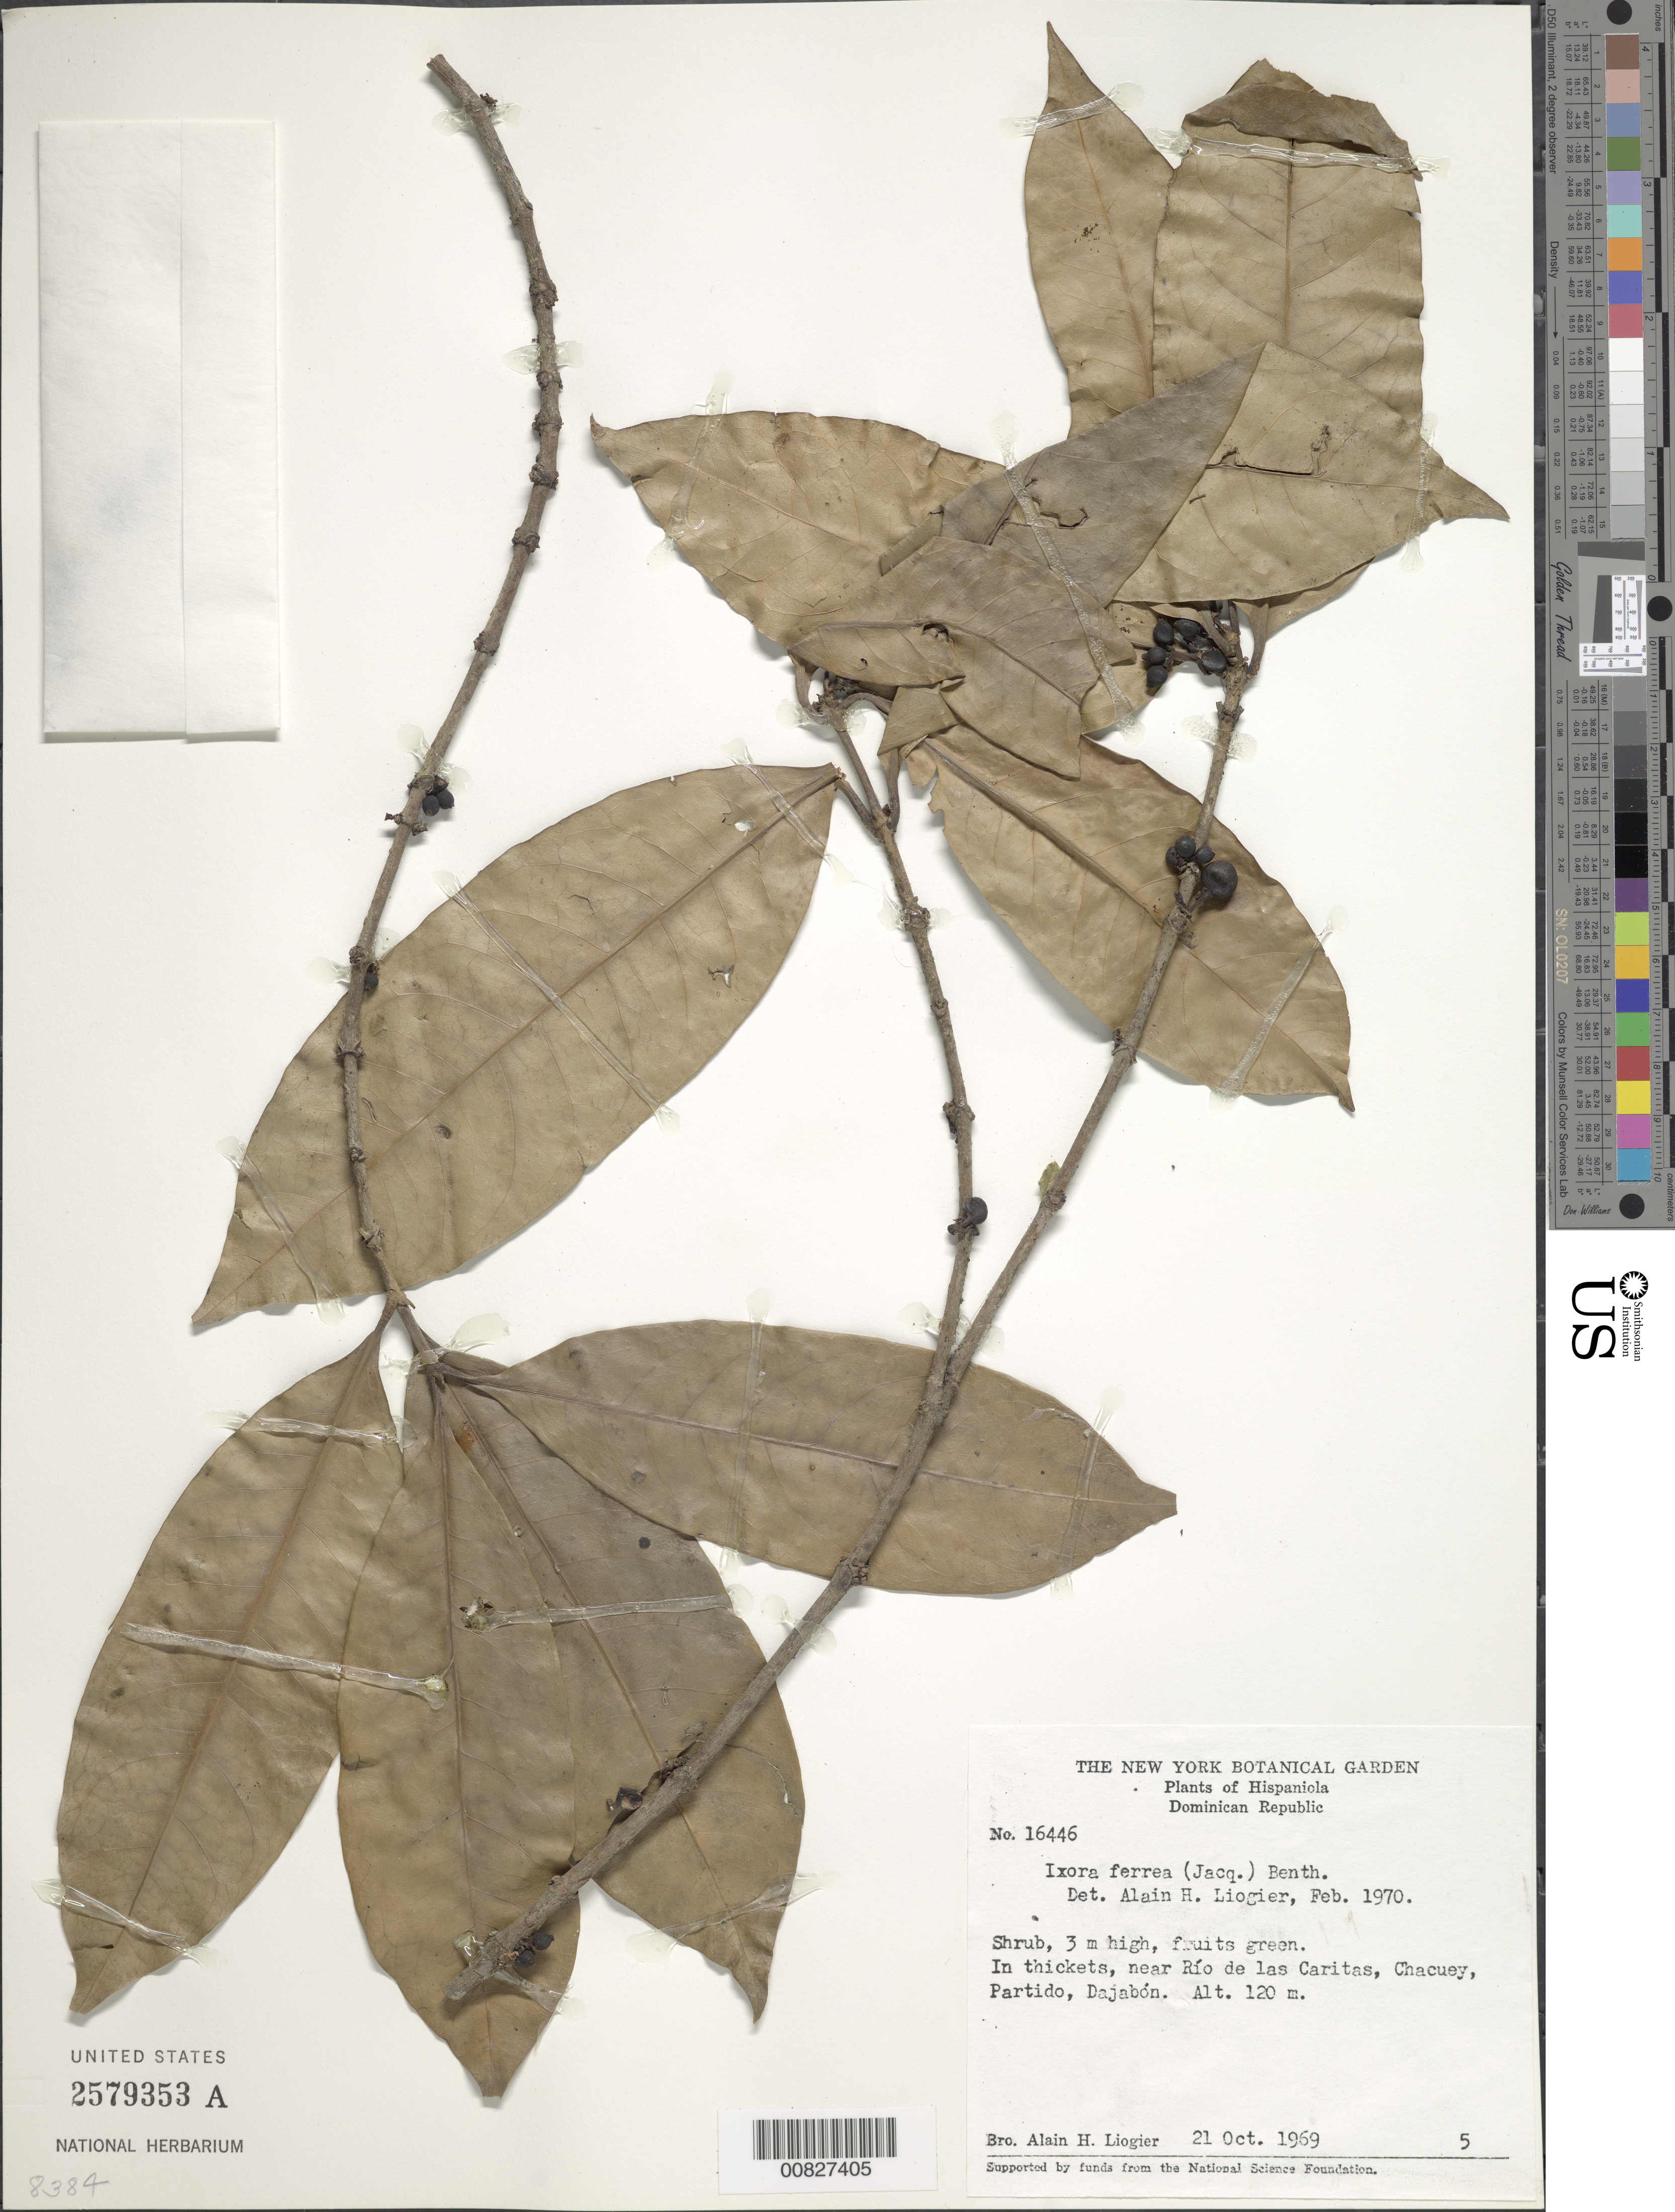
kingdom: Plantae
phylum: Tracheophyta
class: Magnoliopsida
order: Gentianales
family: Rubiaceae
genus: Ixora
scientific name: Ixora ferrea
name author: (Jacq.) Benth.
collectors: A. H. Liogier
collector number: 16446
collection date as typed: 21 Oct 1969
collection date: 1969-10-21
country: Dominican Republic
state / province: Dajabón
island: Hispaniola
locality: Near Río de Las Caritas, Chacuey Partido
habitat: In thickets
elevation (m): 120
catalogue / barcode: US 2579353